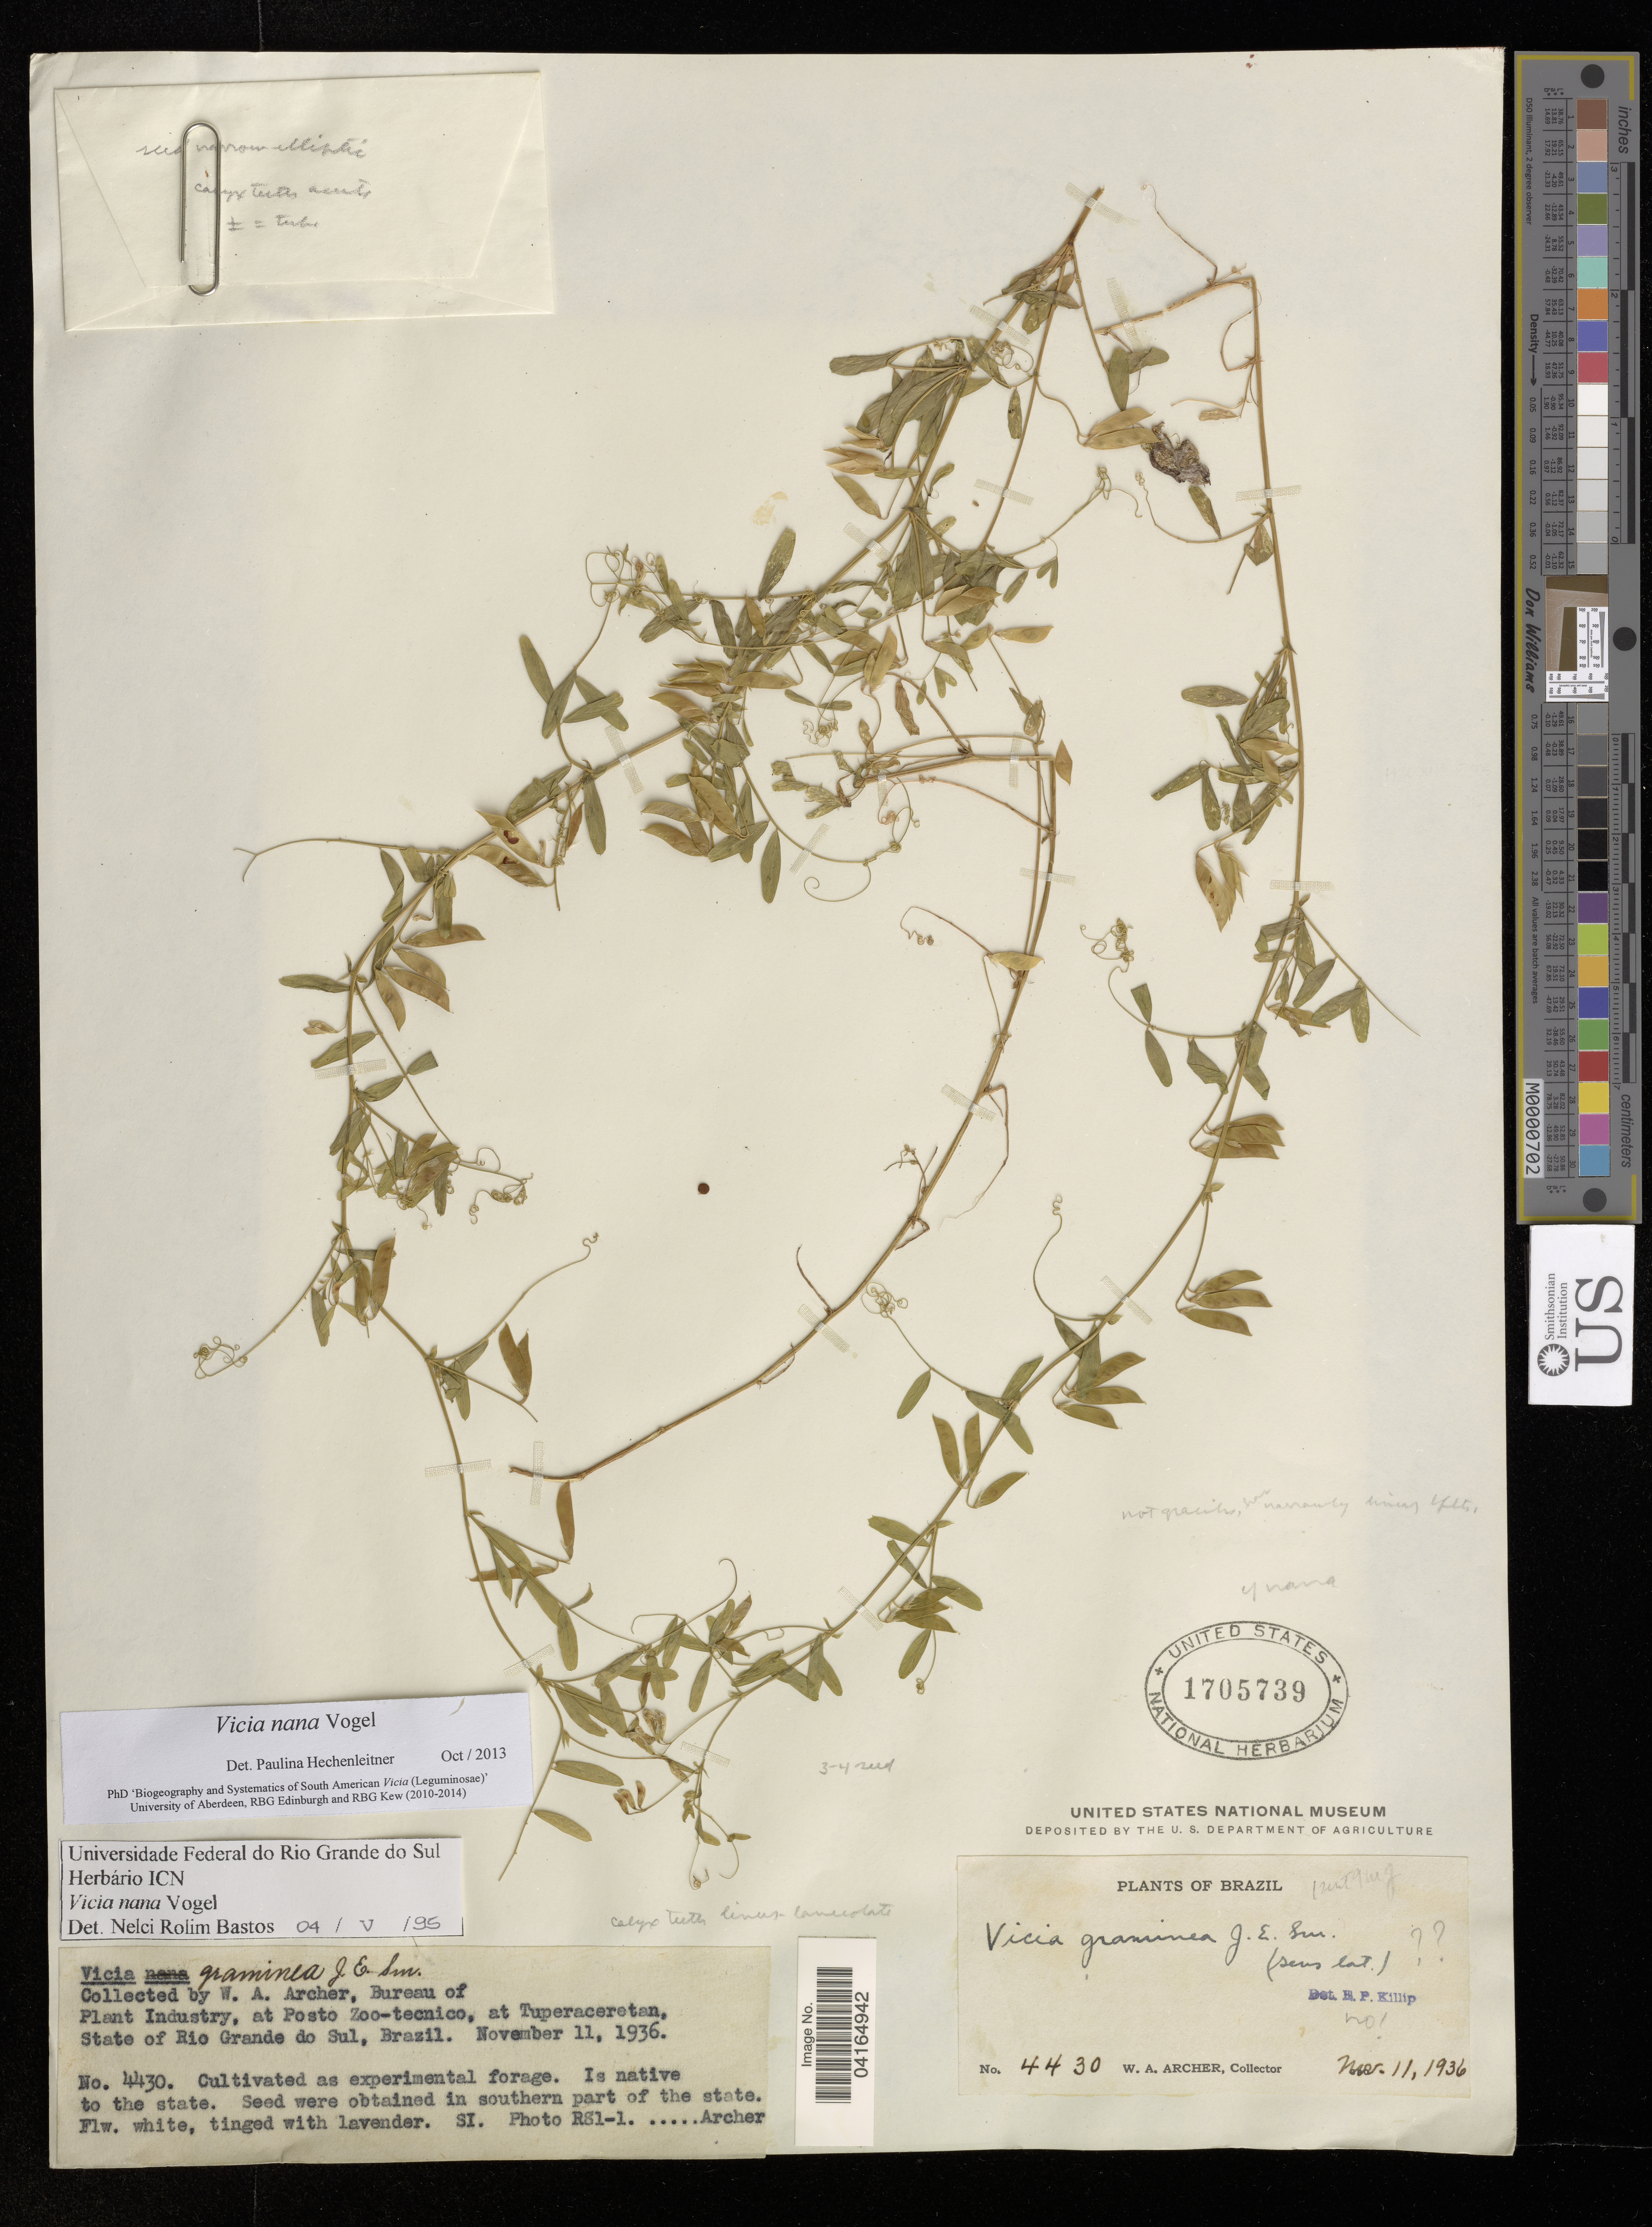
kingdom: Plantae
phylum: Tracheophyta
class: Magnoliopsida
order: Fabales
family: Fabaceae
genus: Vicia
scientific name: Vicia nana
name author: Vogel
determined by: Hechenleitner, Paulina, RBG Edinburgh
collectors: W. Archer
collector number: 4430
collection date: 1936-11-11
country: Brazil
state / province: Rio Grande do Sul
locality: At Posto Zoo-tecnico, at Tuperaceretan.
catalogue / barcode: US 1705739